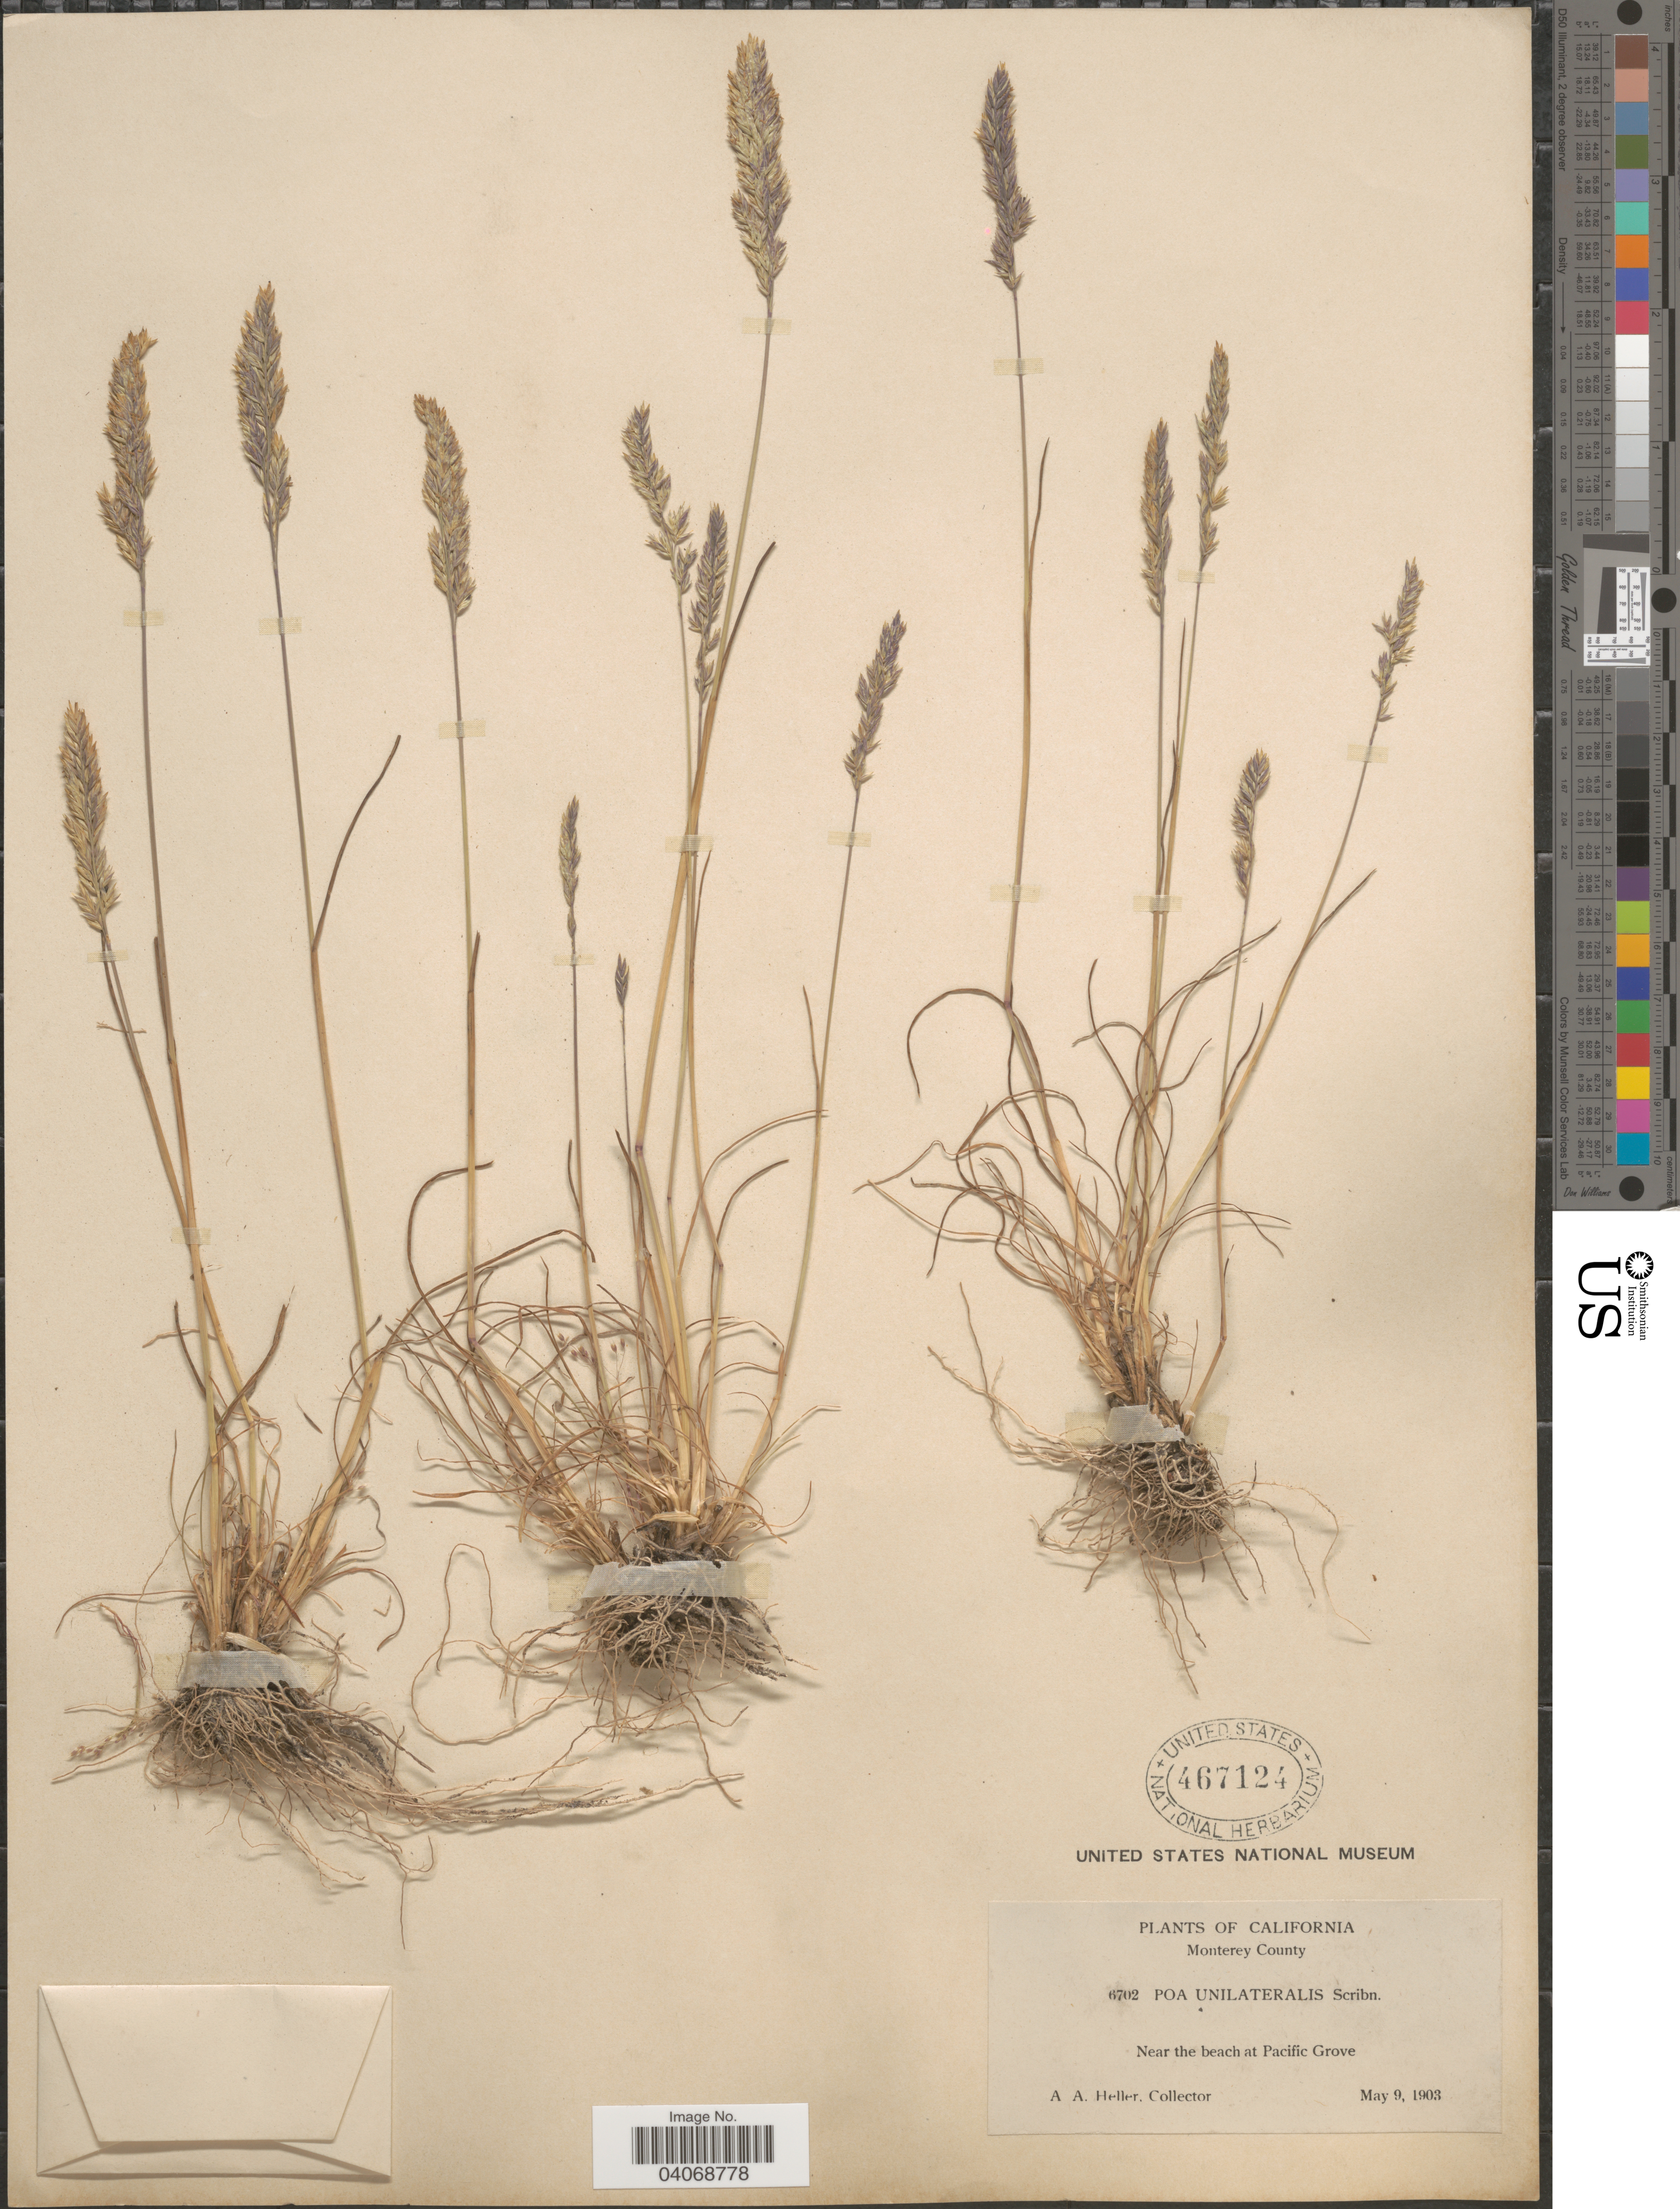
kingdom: Plantae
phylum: Tracheophyta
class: Liliopsida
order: Poales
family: Poaceae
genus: Poa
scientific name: Poa unilateralis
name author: Scribn. ex Vasey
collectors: A. A. Heller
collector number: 6702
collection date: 1903-05-09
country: United States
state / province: California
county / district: Monterey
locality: Monterey County. Near the beach at Pacific Grove.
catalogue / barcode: US 467124